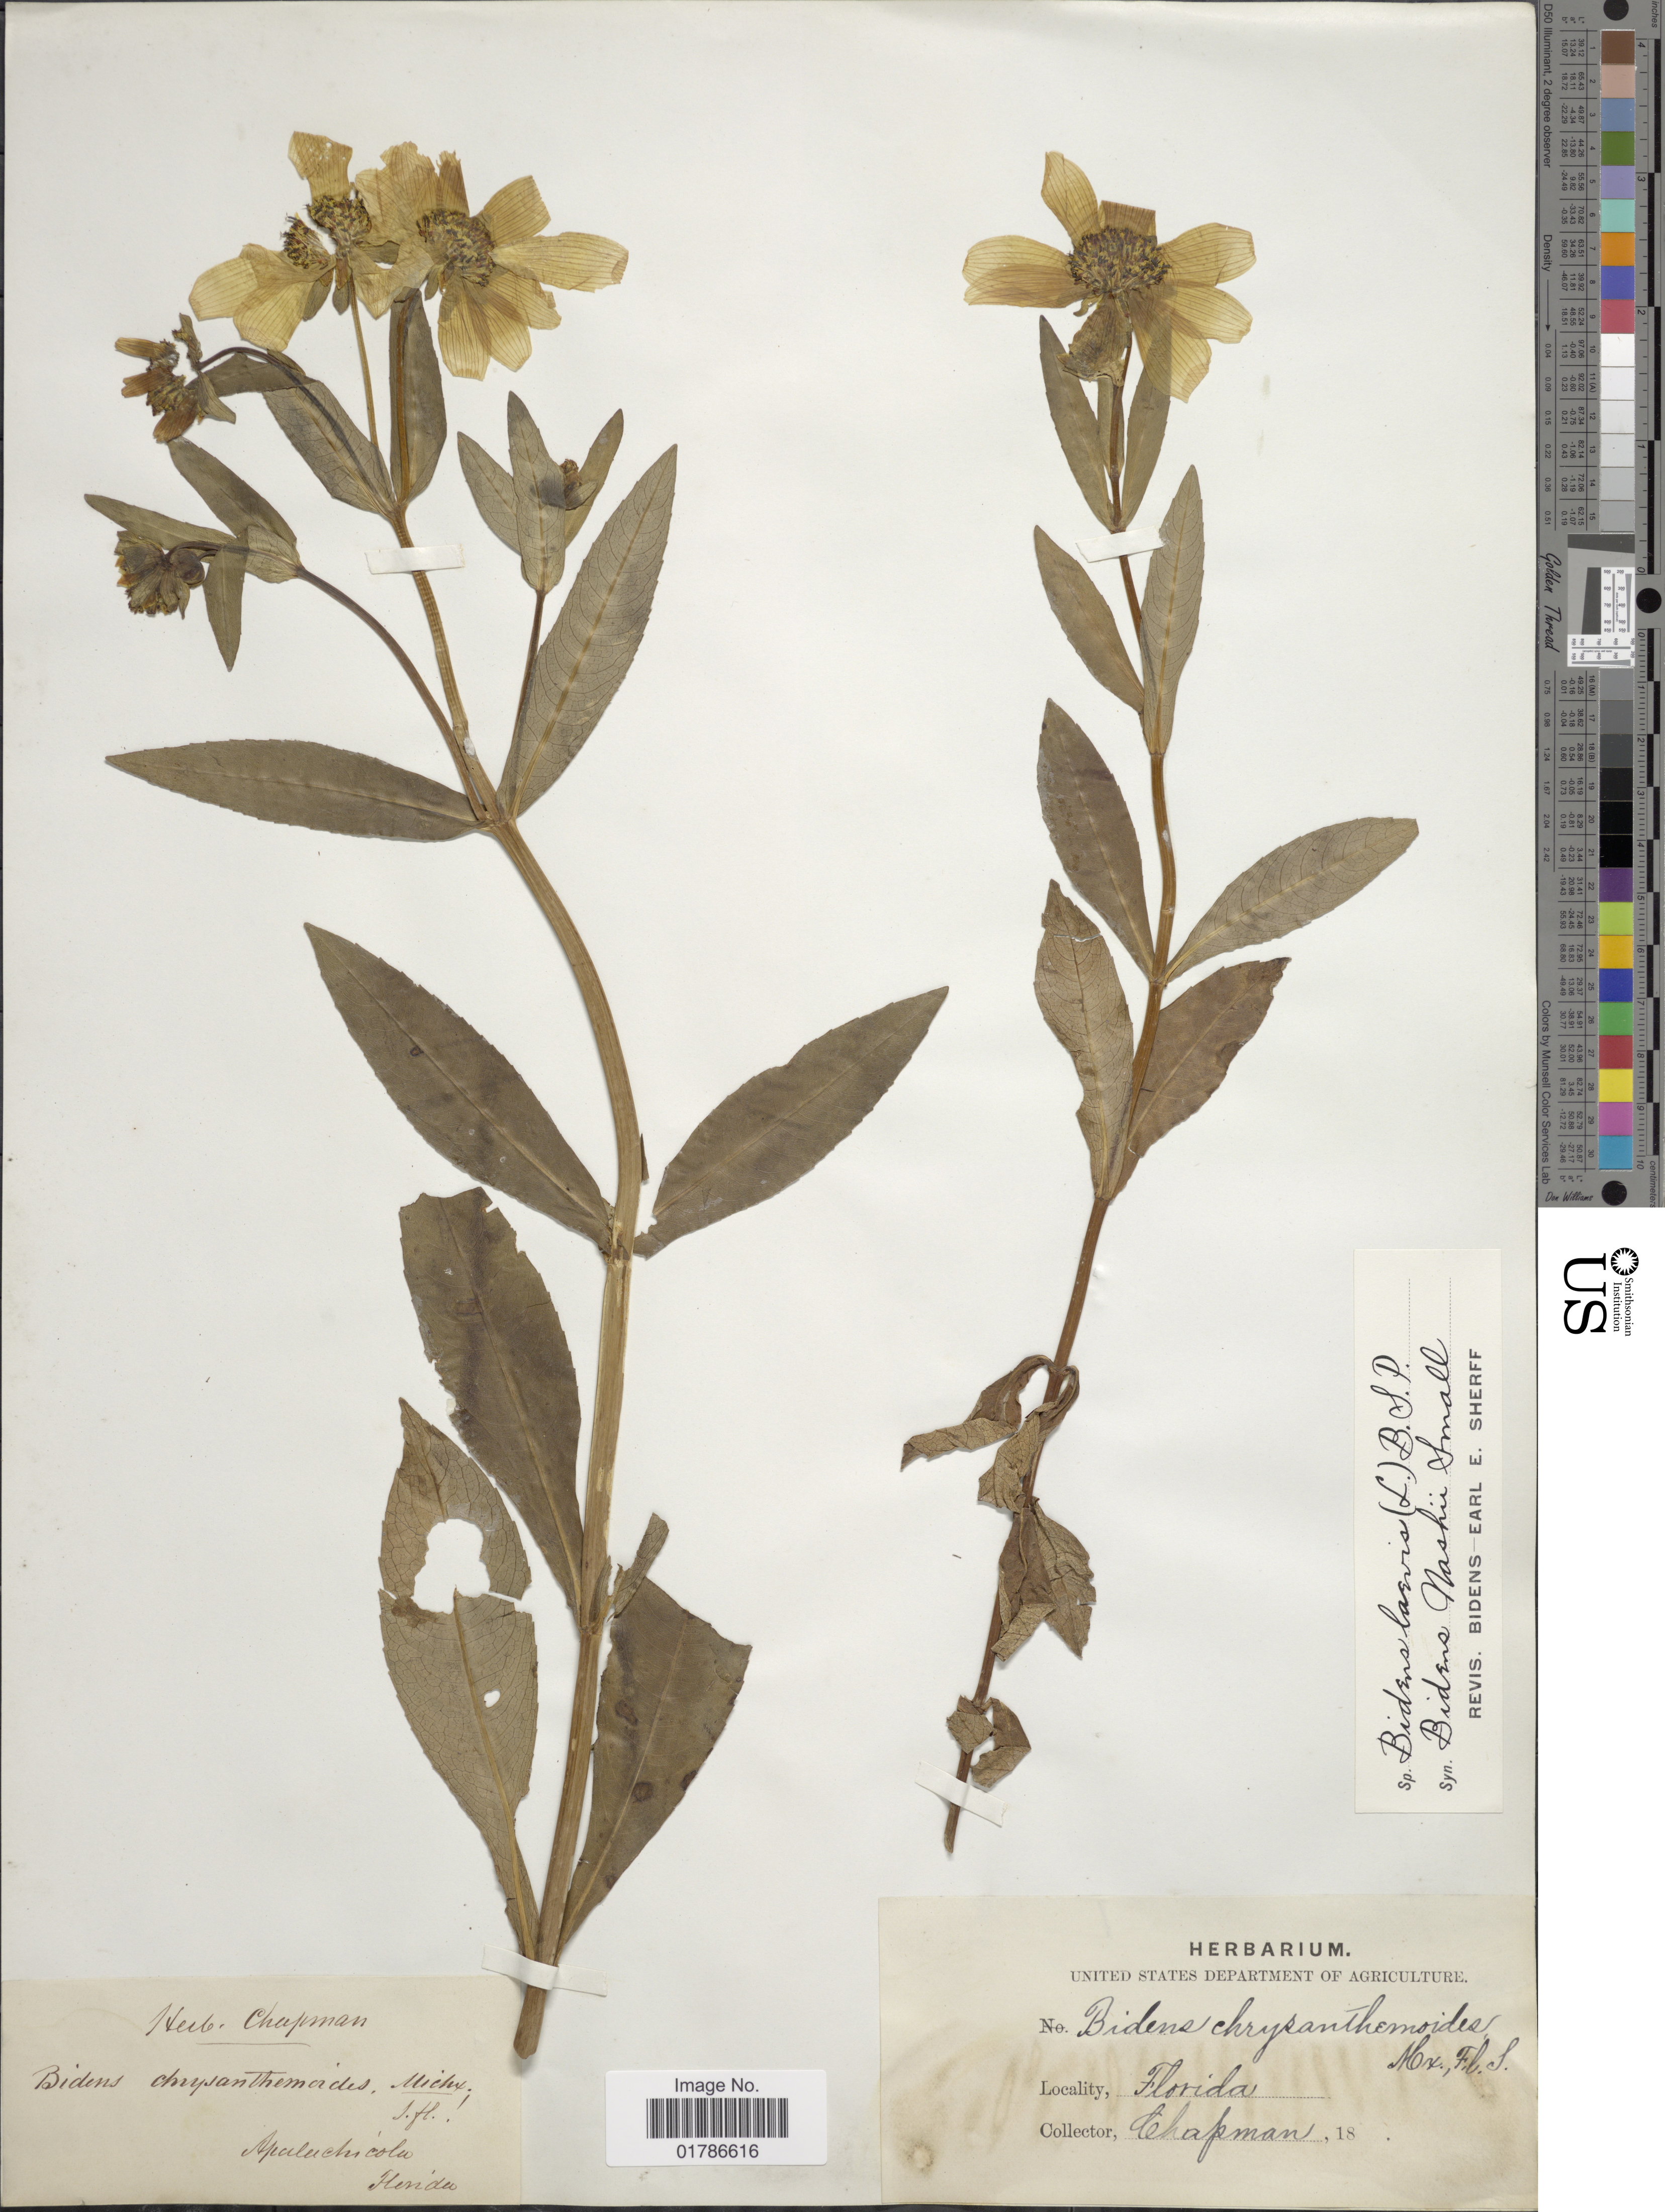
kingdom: Plantae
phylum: Tracheophyta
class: Magnoliopsida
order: Asterales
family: Asteraceae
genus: Bidens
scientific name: Bidens laevis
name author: (L.) Britton, Stearns & Poggenb.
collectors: A. Chapman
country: United States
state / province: Florida